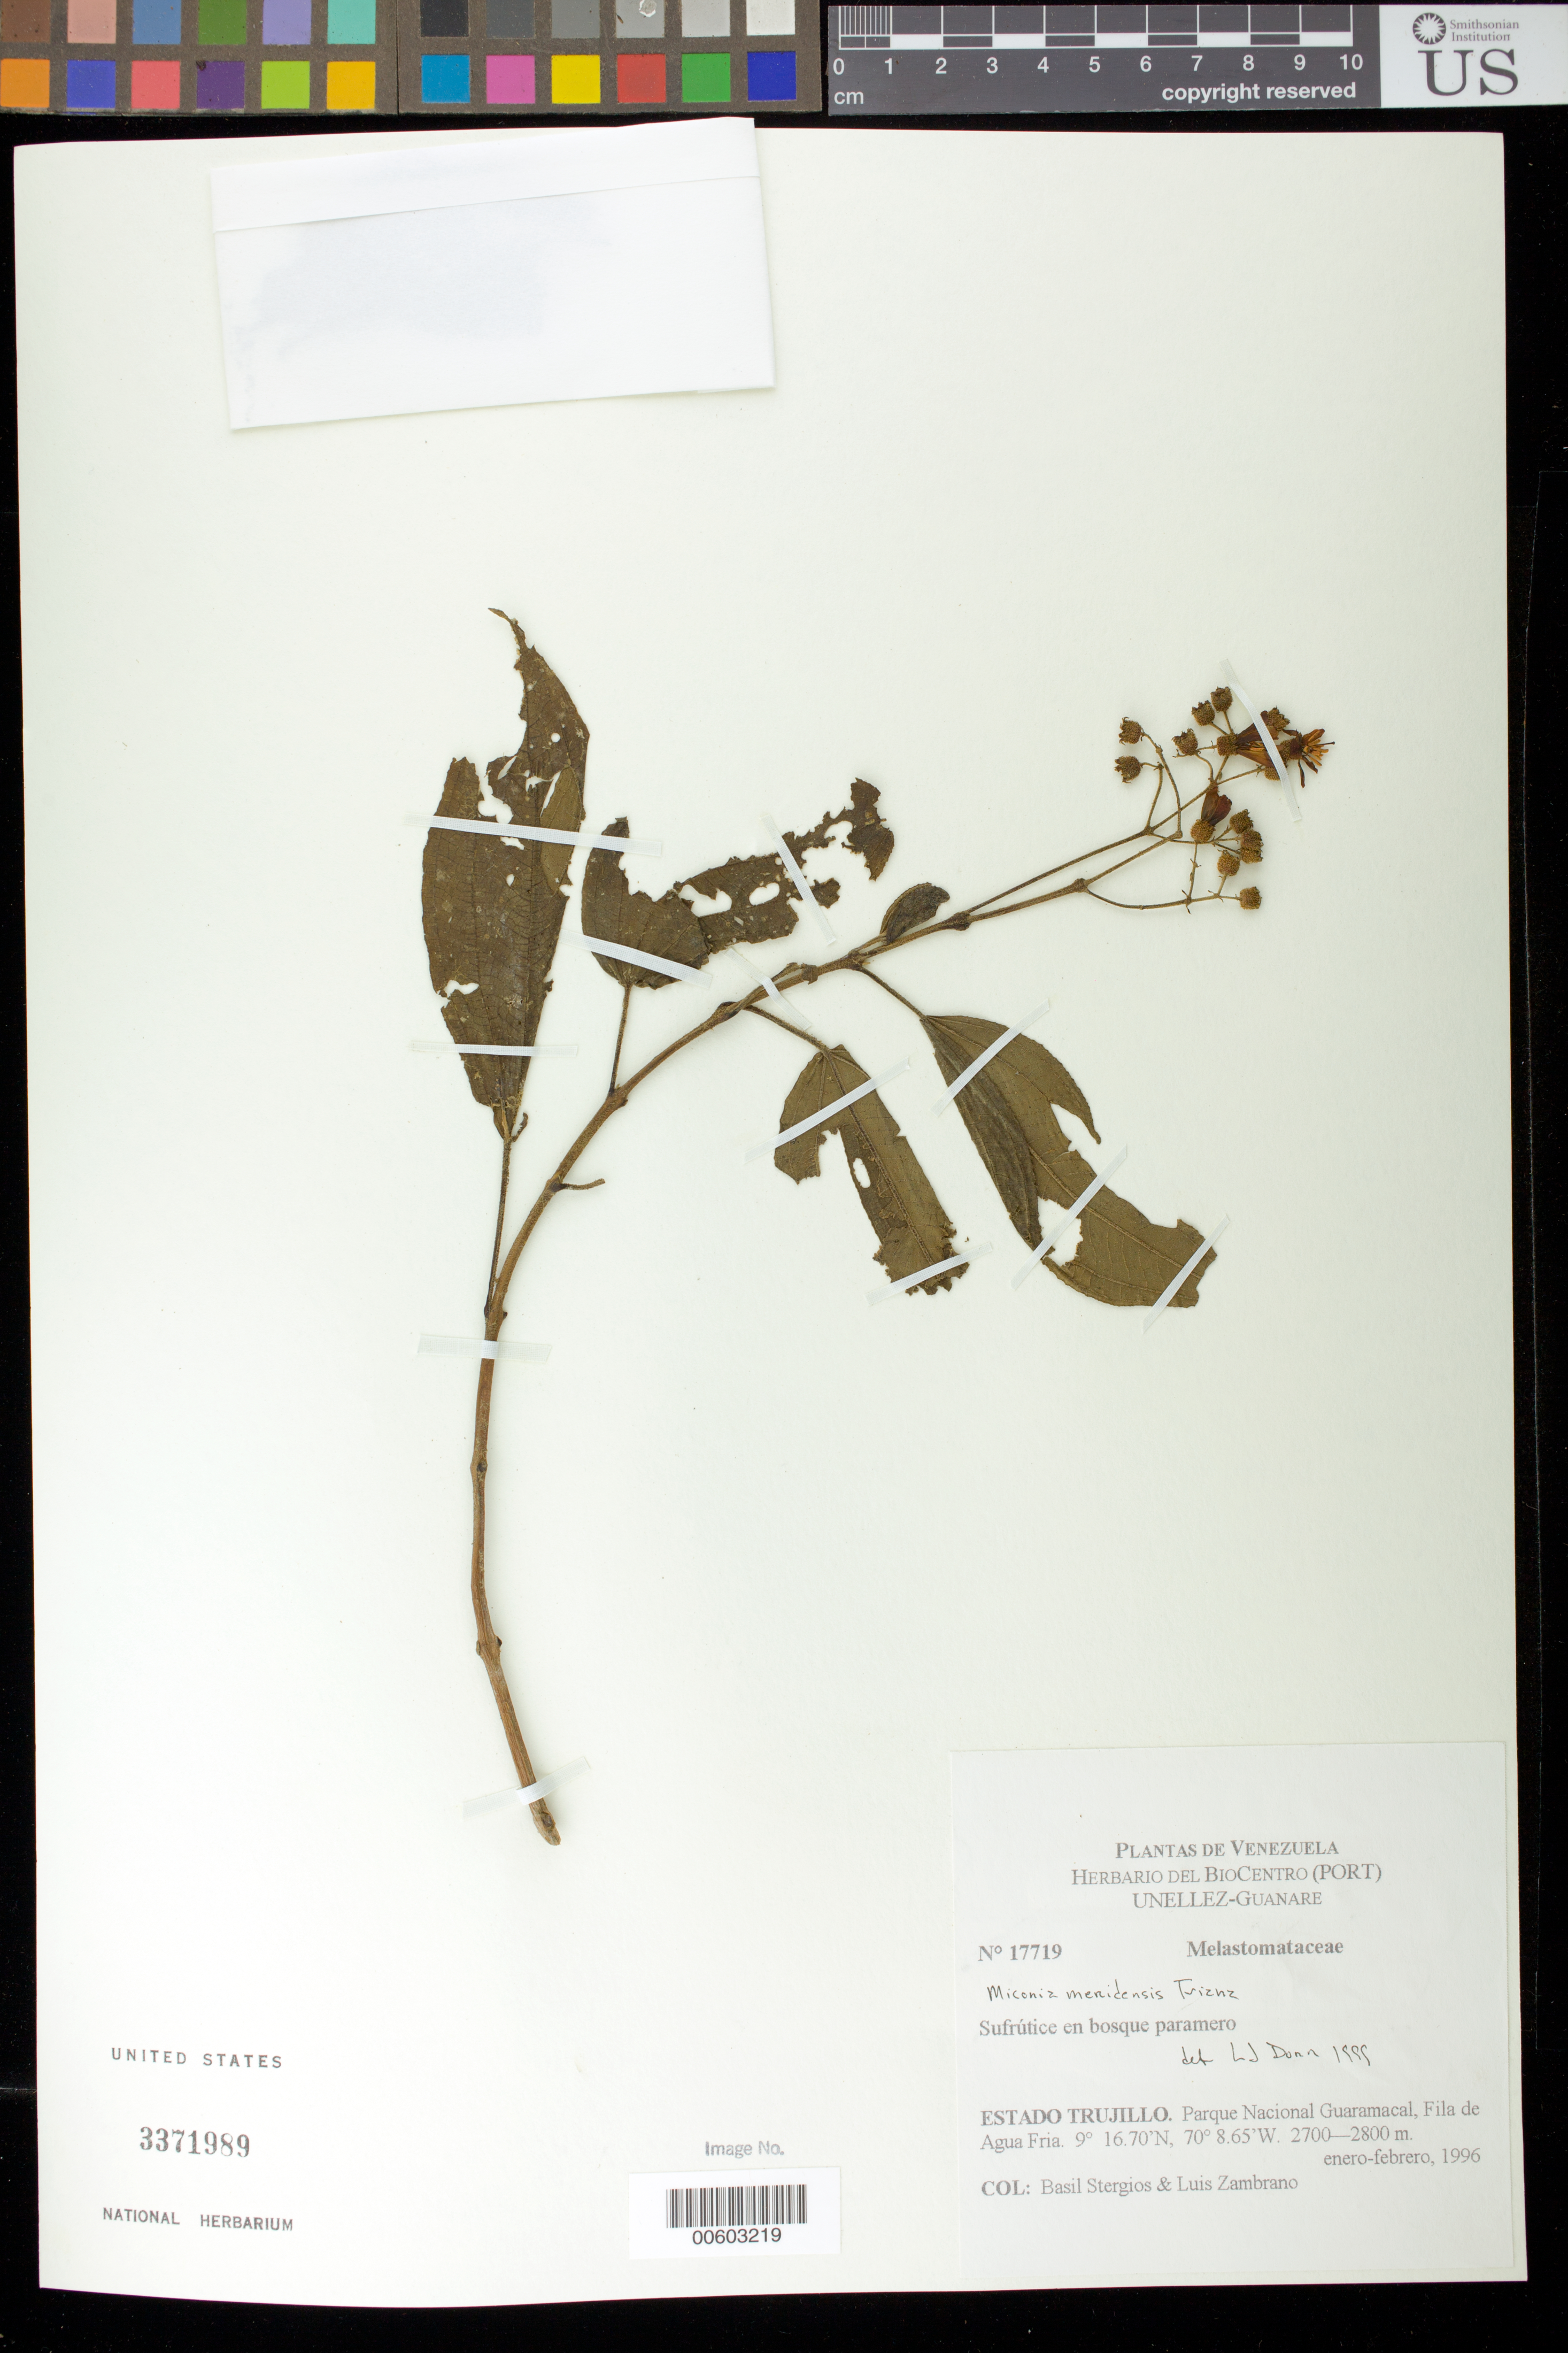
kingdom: Plantae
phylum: Tracheophyta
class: Magnoliopsida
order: Myrtales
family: Melastomataceae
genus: Miconia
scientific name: Miconia meridensis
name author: Triana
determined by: Dorr, L. J., (BOT), Smithsonian Institution - National Museum of Natural History (UNITED STATES)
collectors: B. G. Stergios & L. Zambrano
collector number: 17719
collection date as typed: Jan 1996 to -- Feb 1996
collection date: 1996-01/1996-02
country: Venezuela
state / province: Trujillo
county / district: Boconó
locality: Parque Nacional Guaramacal, Fila de Agua Fria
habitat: Bosque paramero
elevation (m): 2700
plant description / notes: PORT, US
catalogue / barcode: US 3371989